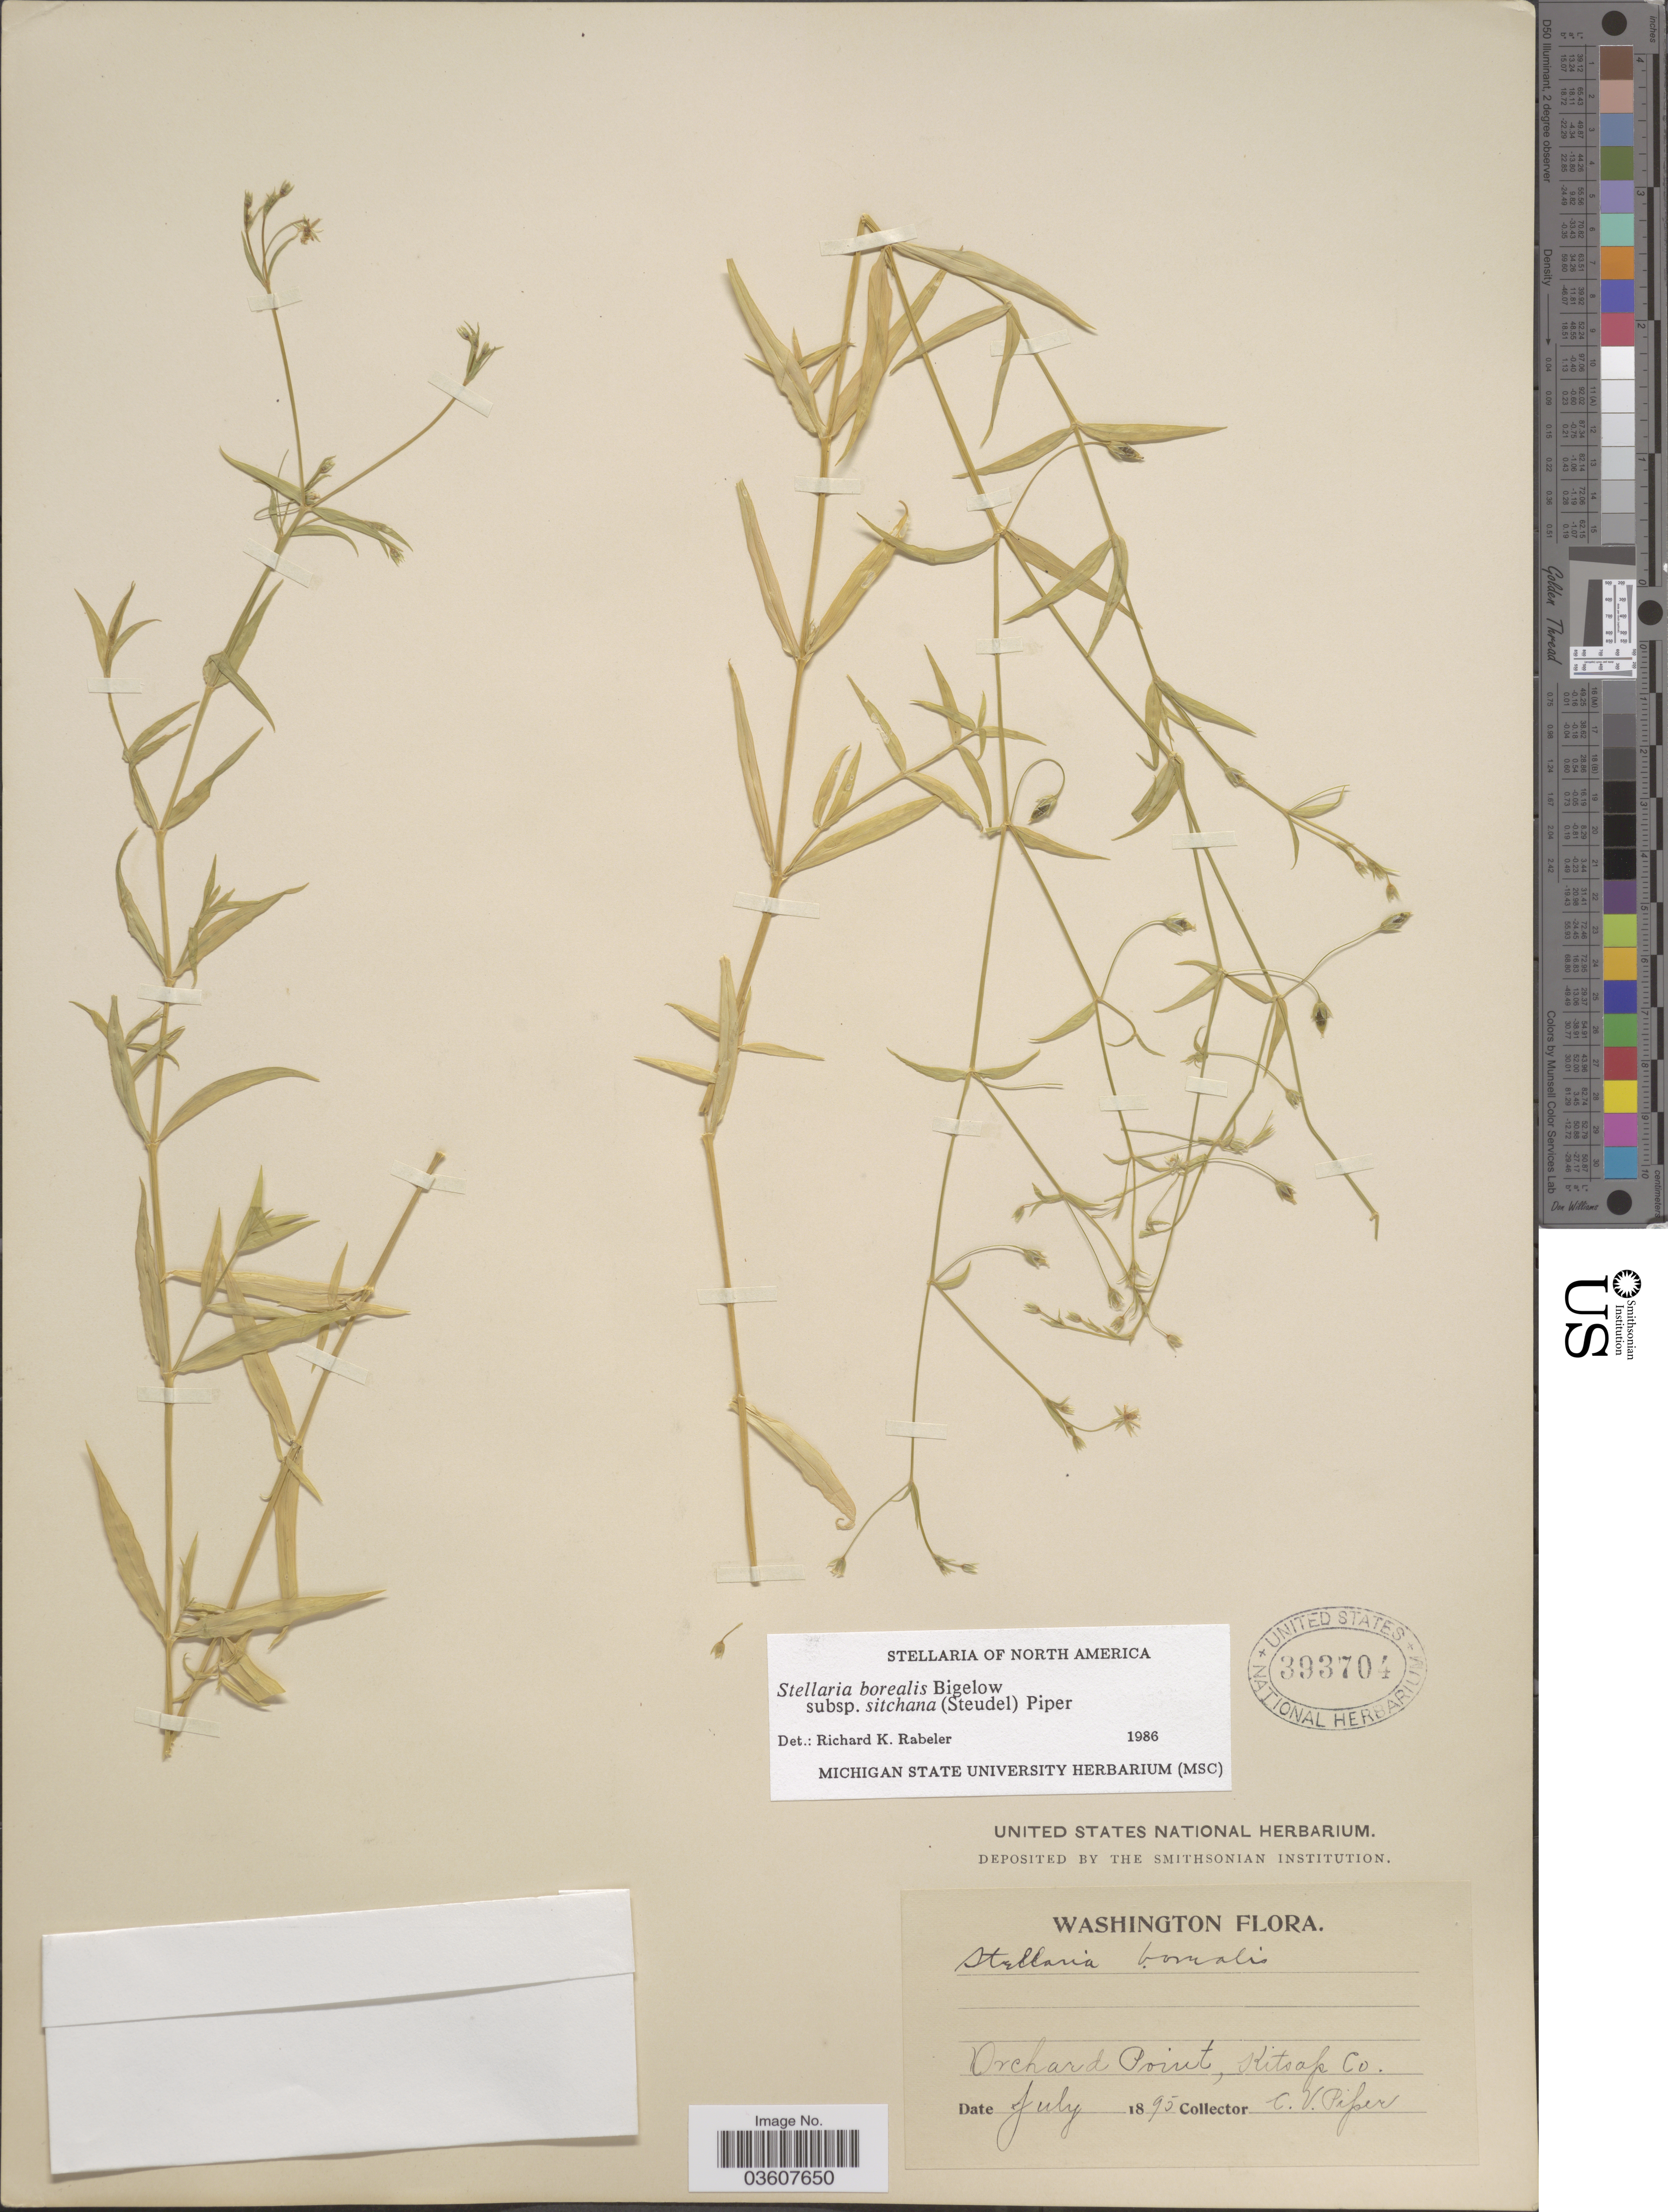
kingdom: Plantae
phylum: Tracheophyta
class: Magnoliopsida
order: Caryophyllales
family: Caryophyllaceae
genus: Stellaria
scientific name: Stellaria borealis subsp. sitchana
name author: (Steud.) Piper & Beattie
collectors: C. V. Piper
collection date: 1895-07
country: United States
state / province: Washington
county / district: Kitsap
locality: Orchard Point, Kitsap Co.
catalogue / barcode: US 393704